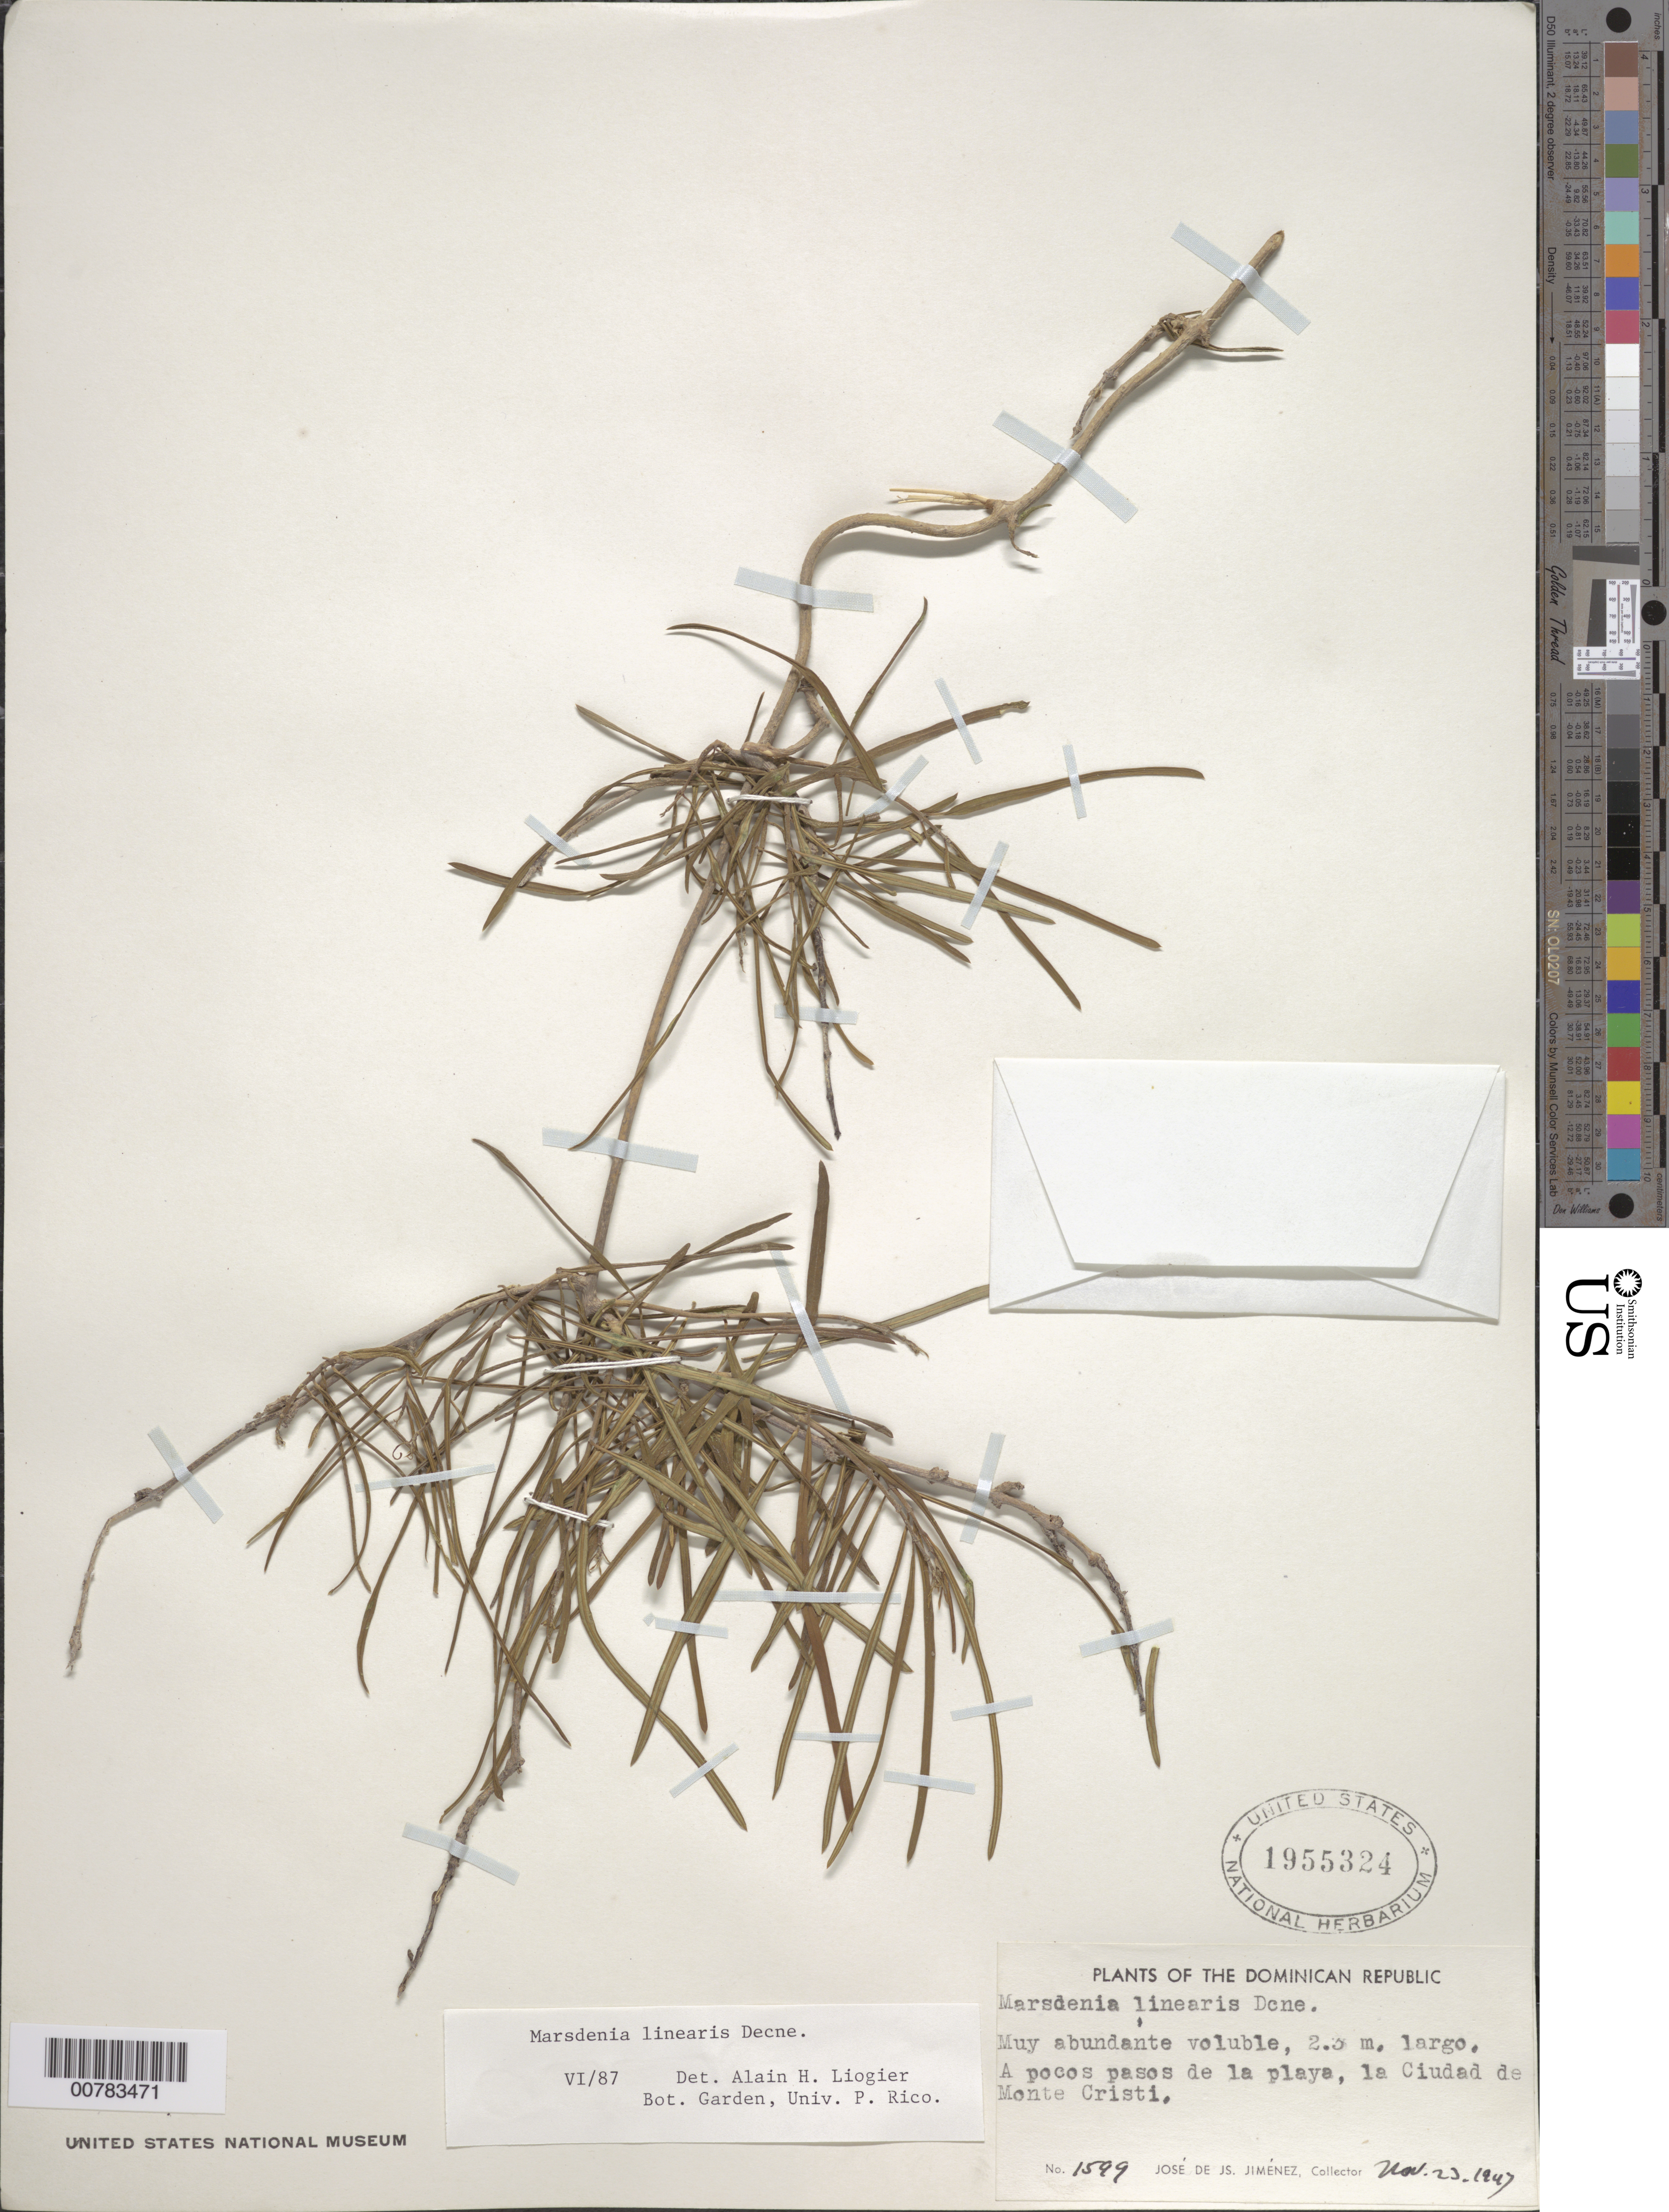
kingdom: Plantae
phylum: Tracheophyta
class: Magnoliopsida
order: Gentianales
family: Apocynaceae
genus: Marsdenia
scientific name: Marsdenia linearis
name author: Decne.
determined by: Liogier, Alain H.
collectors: J. J. Jiménez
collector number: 1599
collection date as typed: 23 Nov 1947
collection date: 1947-11-23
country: Dominican Republic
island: Hispaniola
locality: Monte Cristi city, to few passages of the beach.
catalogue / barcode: US 1955324